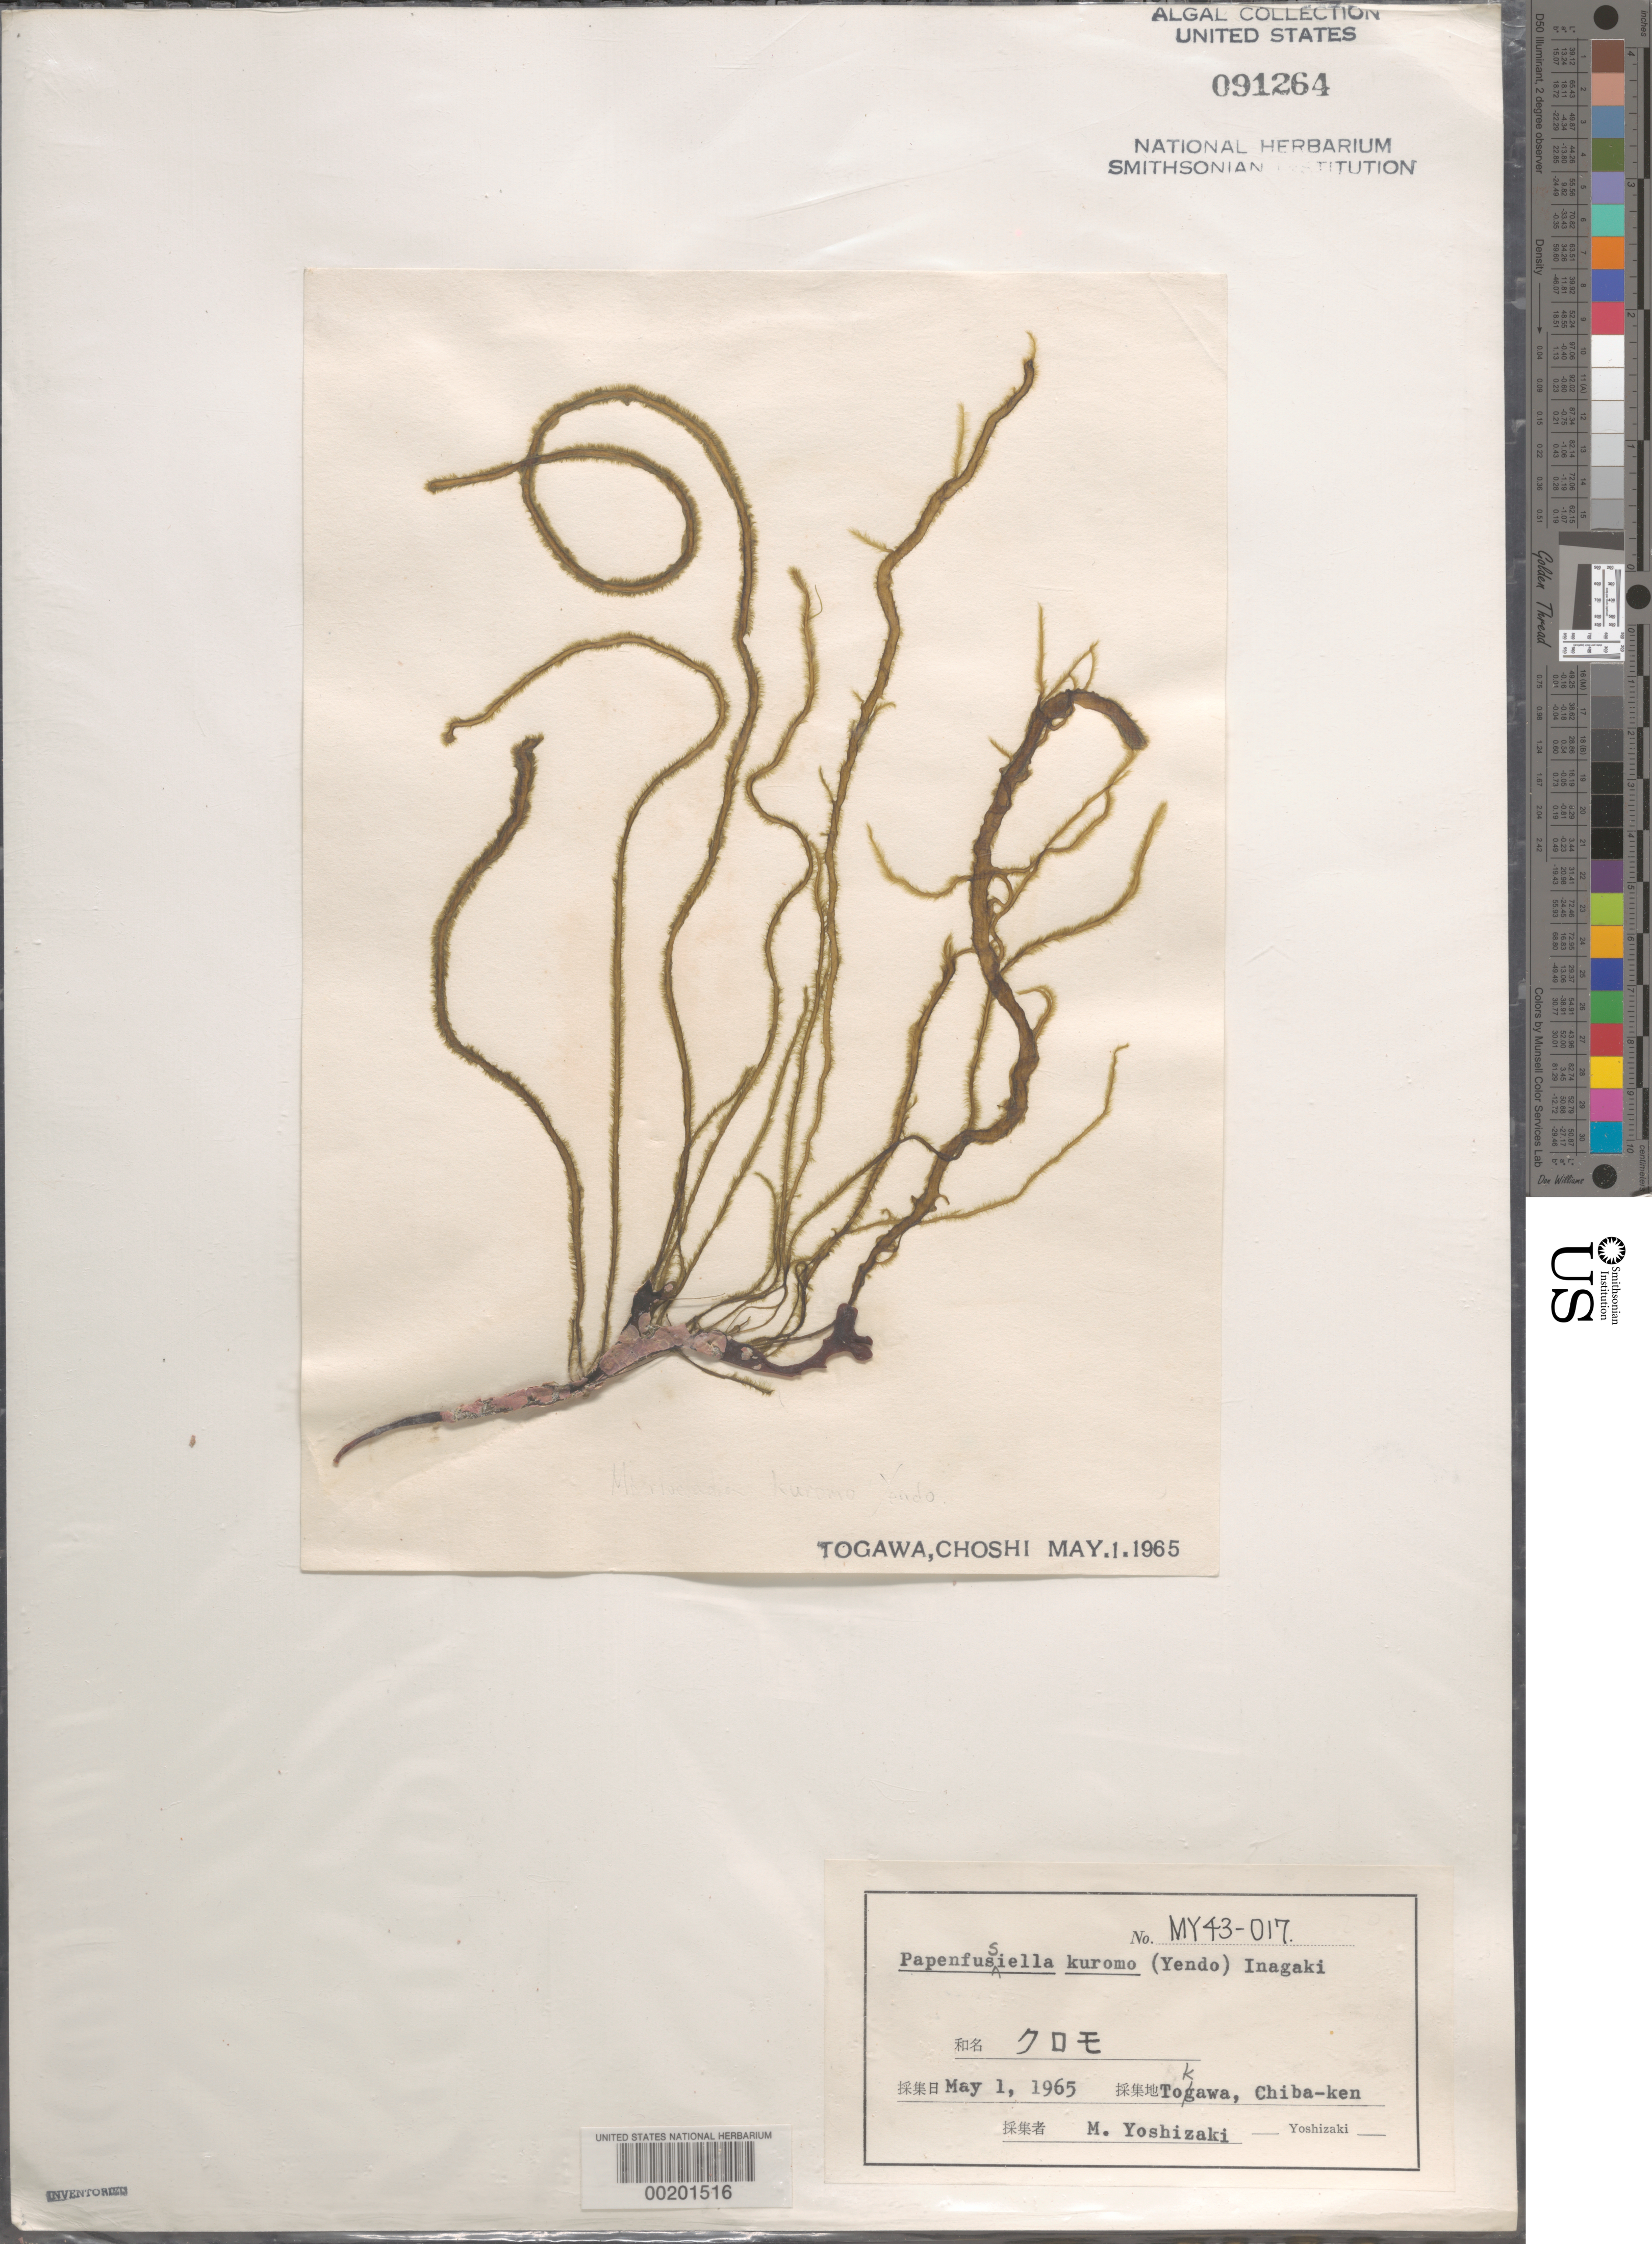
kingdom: Chromista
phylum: Ochrophyta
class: Phaeophyceae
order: Ectocarpales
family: Chordariaceae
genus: Papenfussiella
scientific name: Papenfussiella kuromo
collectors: M. Yoshizaki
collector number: My 43-017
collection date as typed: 01 May 1965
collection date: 1965-05-01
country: Japan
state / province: Tiba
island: Honshu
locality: Tokawa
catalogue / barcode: US 91264